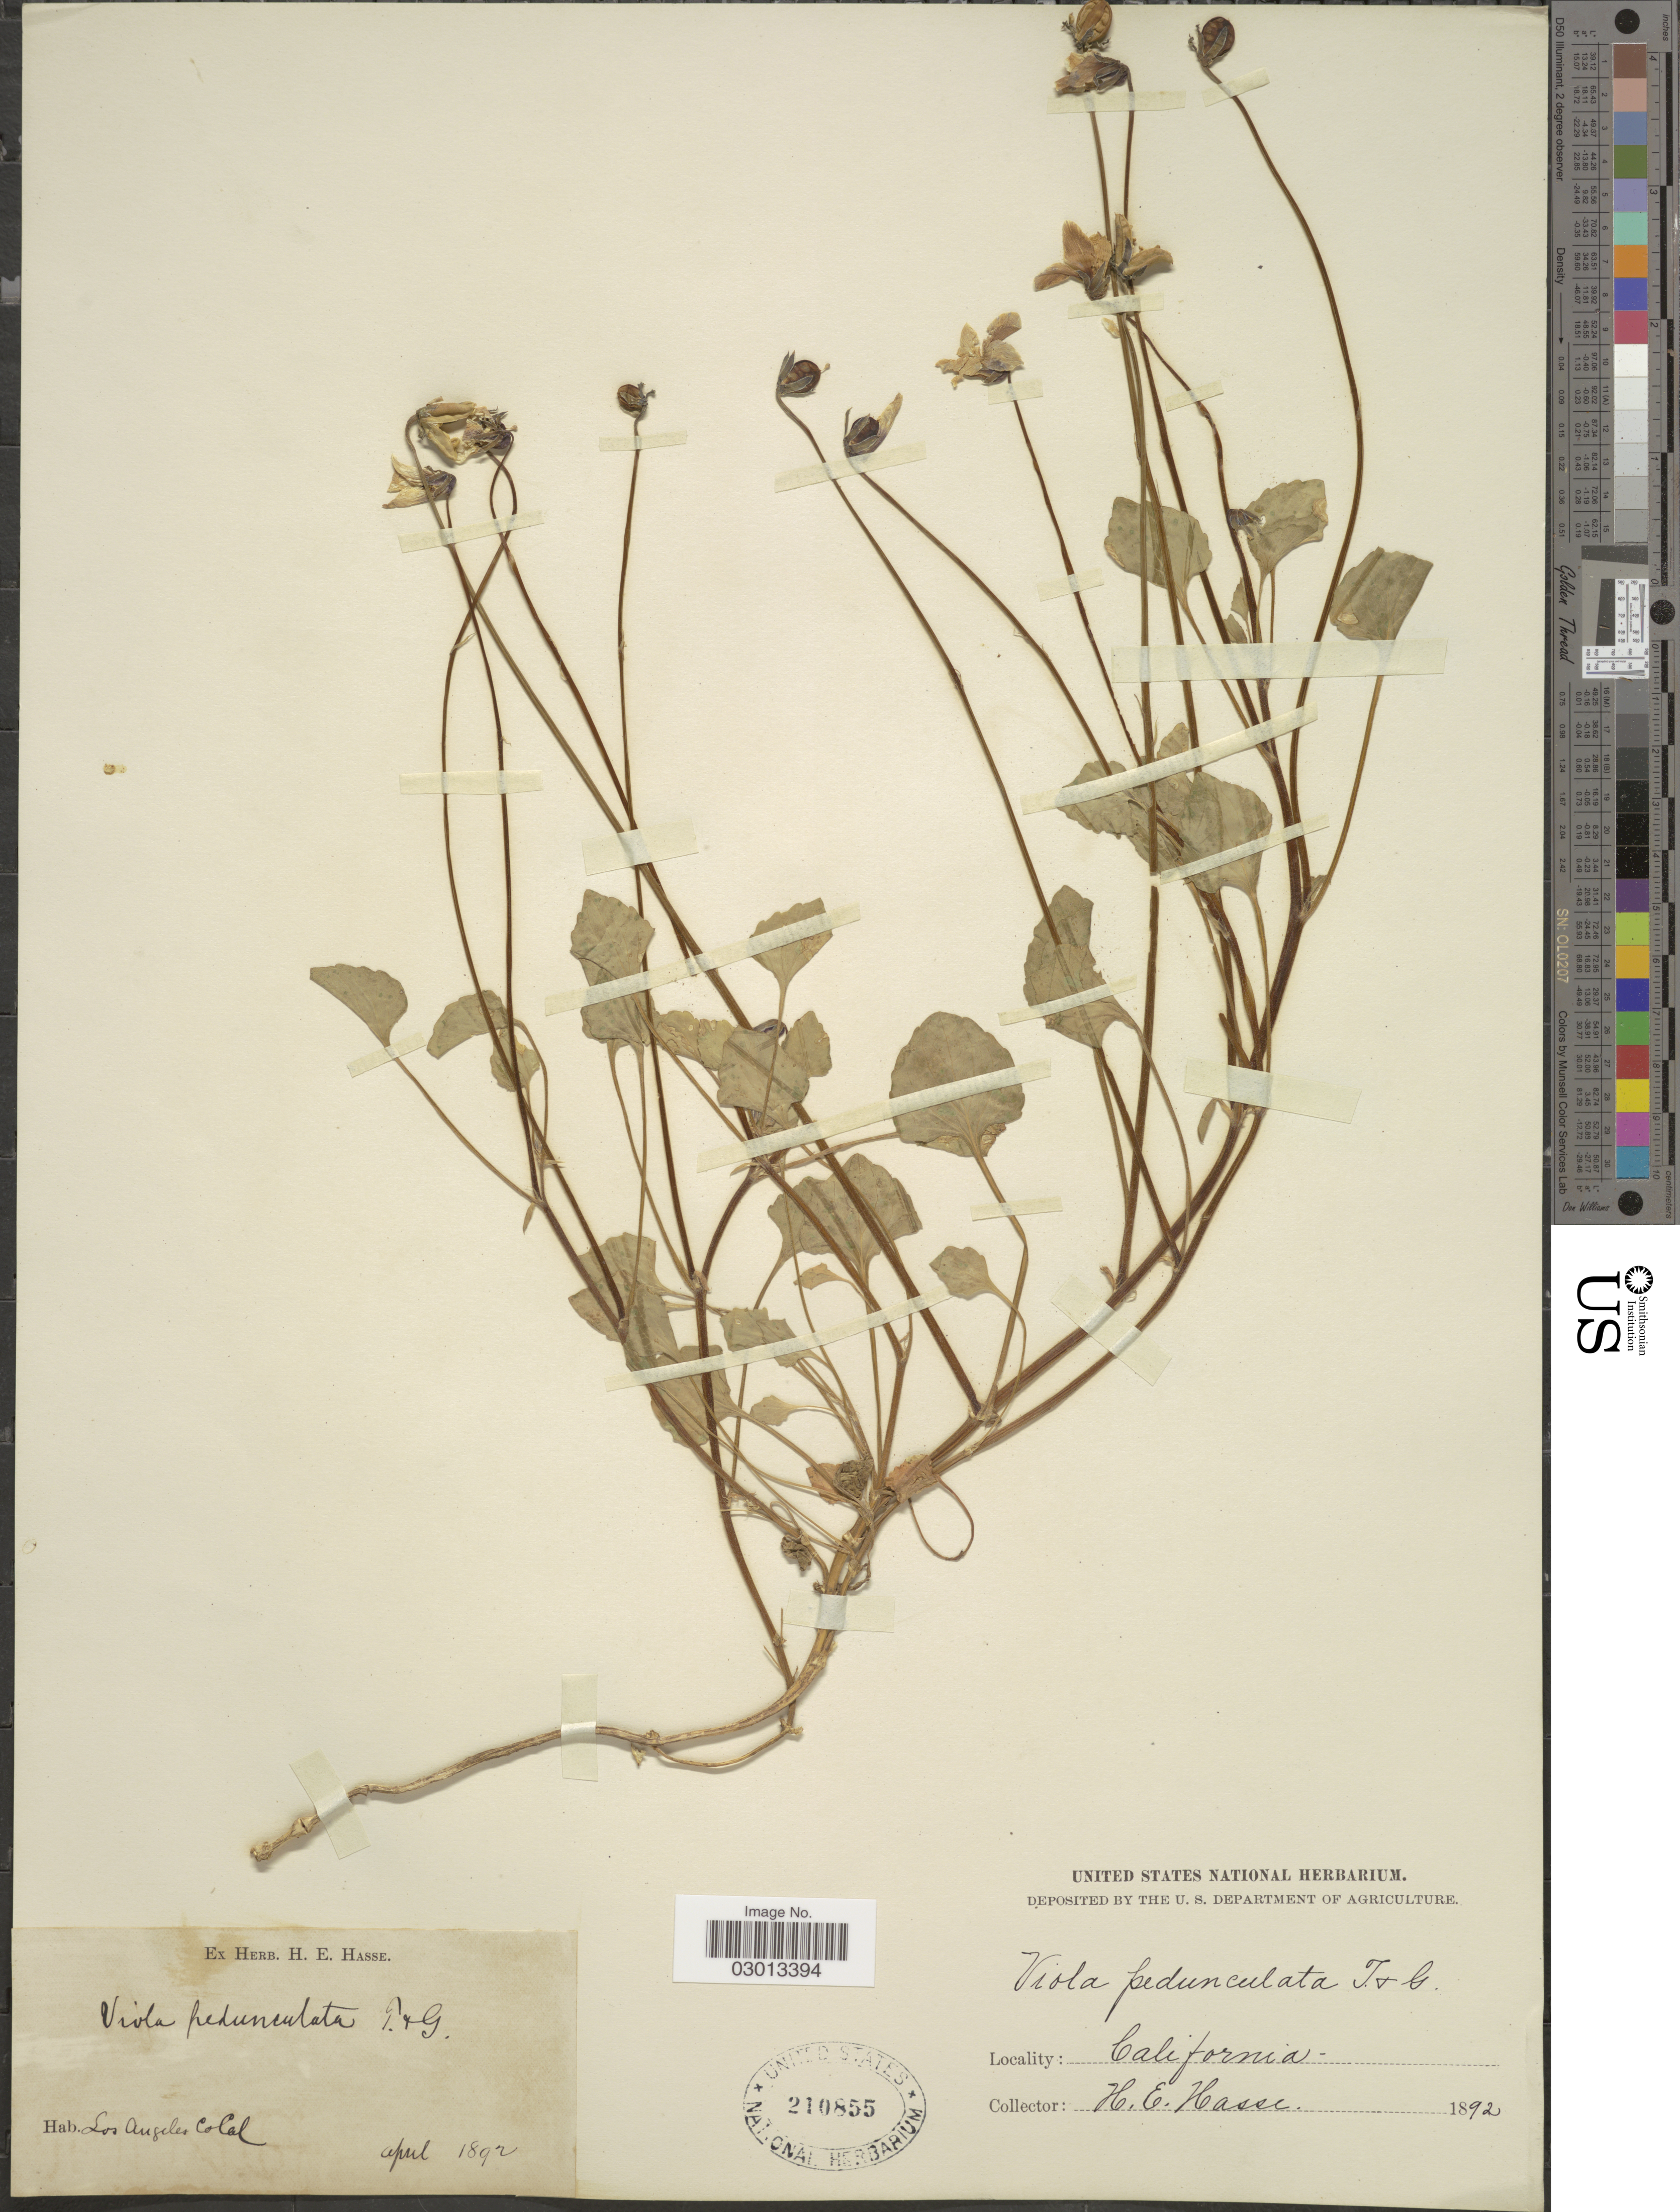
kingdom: Plantae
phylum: Tracheophyta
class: Magnoliopsida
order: Malpighiales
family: Violaceae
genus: Viola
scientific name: Viola pedunculata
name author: Torr. & A. Gray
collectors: H. E. Hasse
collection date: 1892-04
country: United States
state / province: California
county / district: Los Angeles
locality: Los Angeles Co.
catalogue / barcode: US 210855